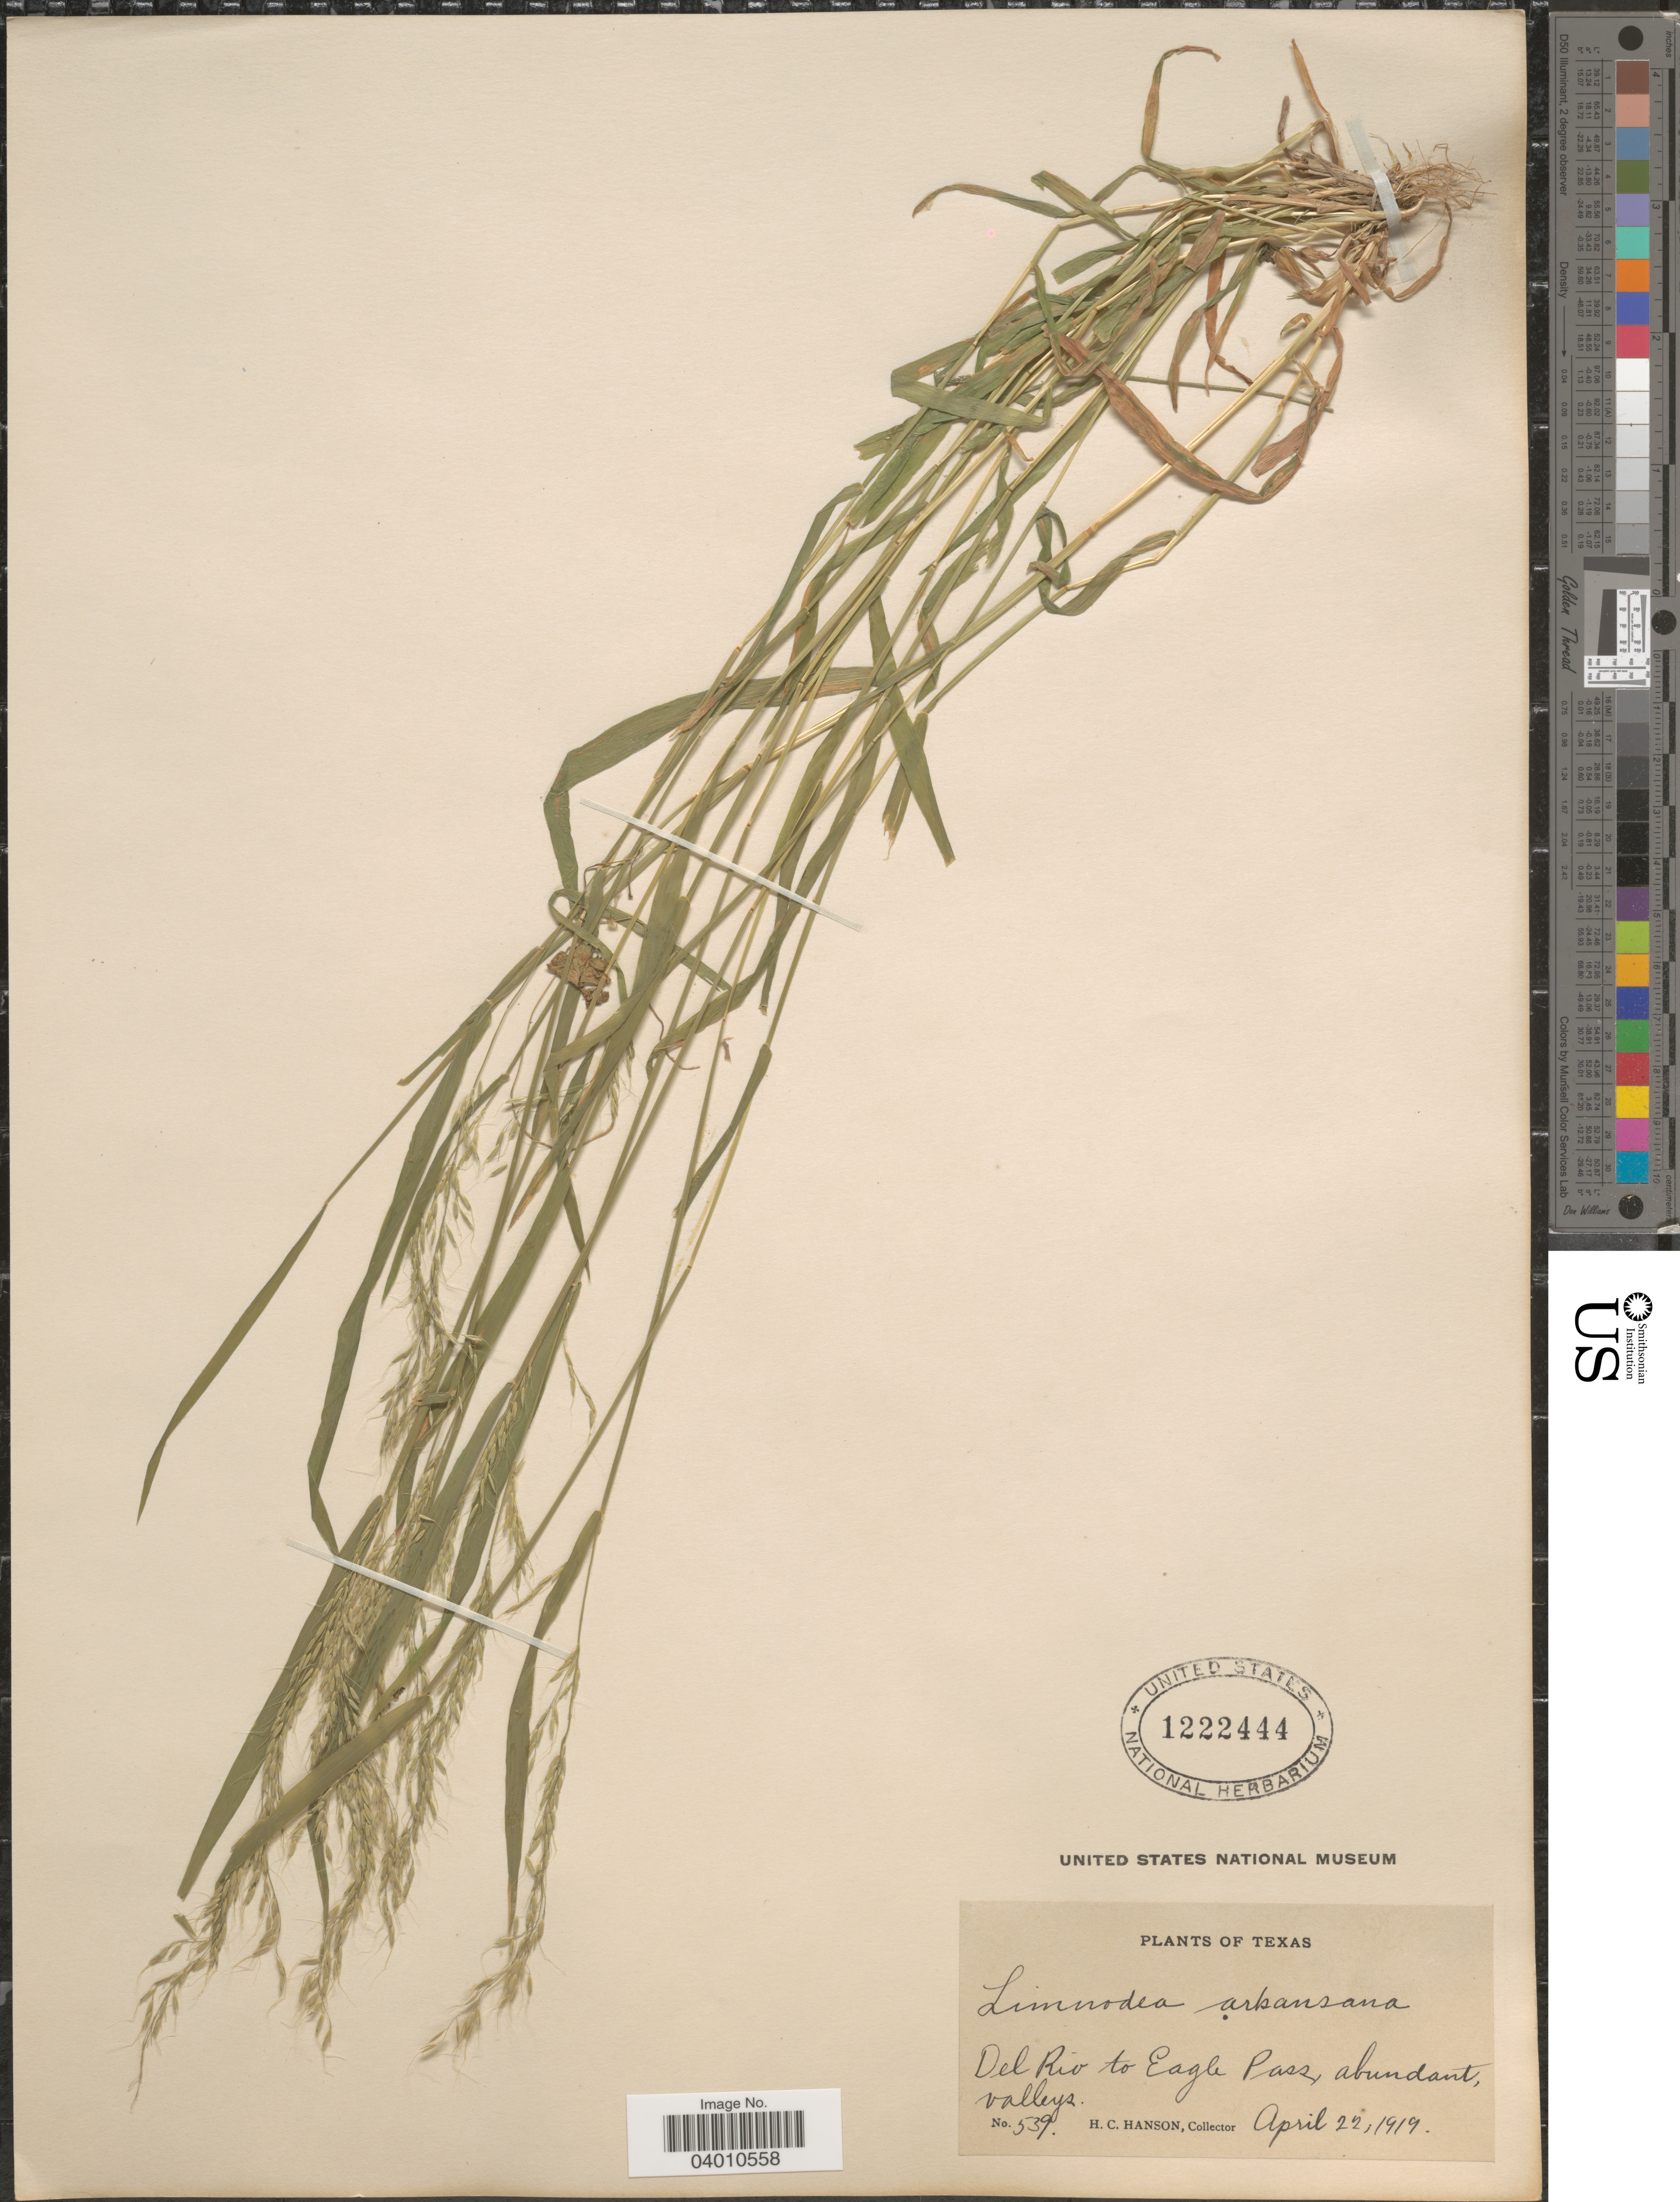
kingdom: Plantae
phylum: Tracheophyta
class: Liliopsida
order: Poales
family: Poaceae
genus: Limnodea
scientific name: Limnodea arkansana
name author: (Nutt.) L.H. Dewey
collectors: H. Hanson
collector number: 539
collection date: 1919-04-22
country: United States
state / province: Texas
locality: Del Rio to Eagle Pass.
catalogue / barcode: US 1222444